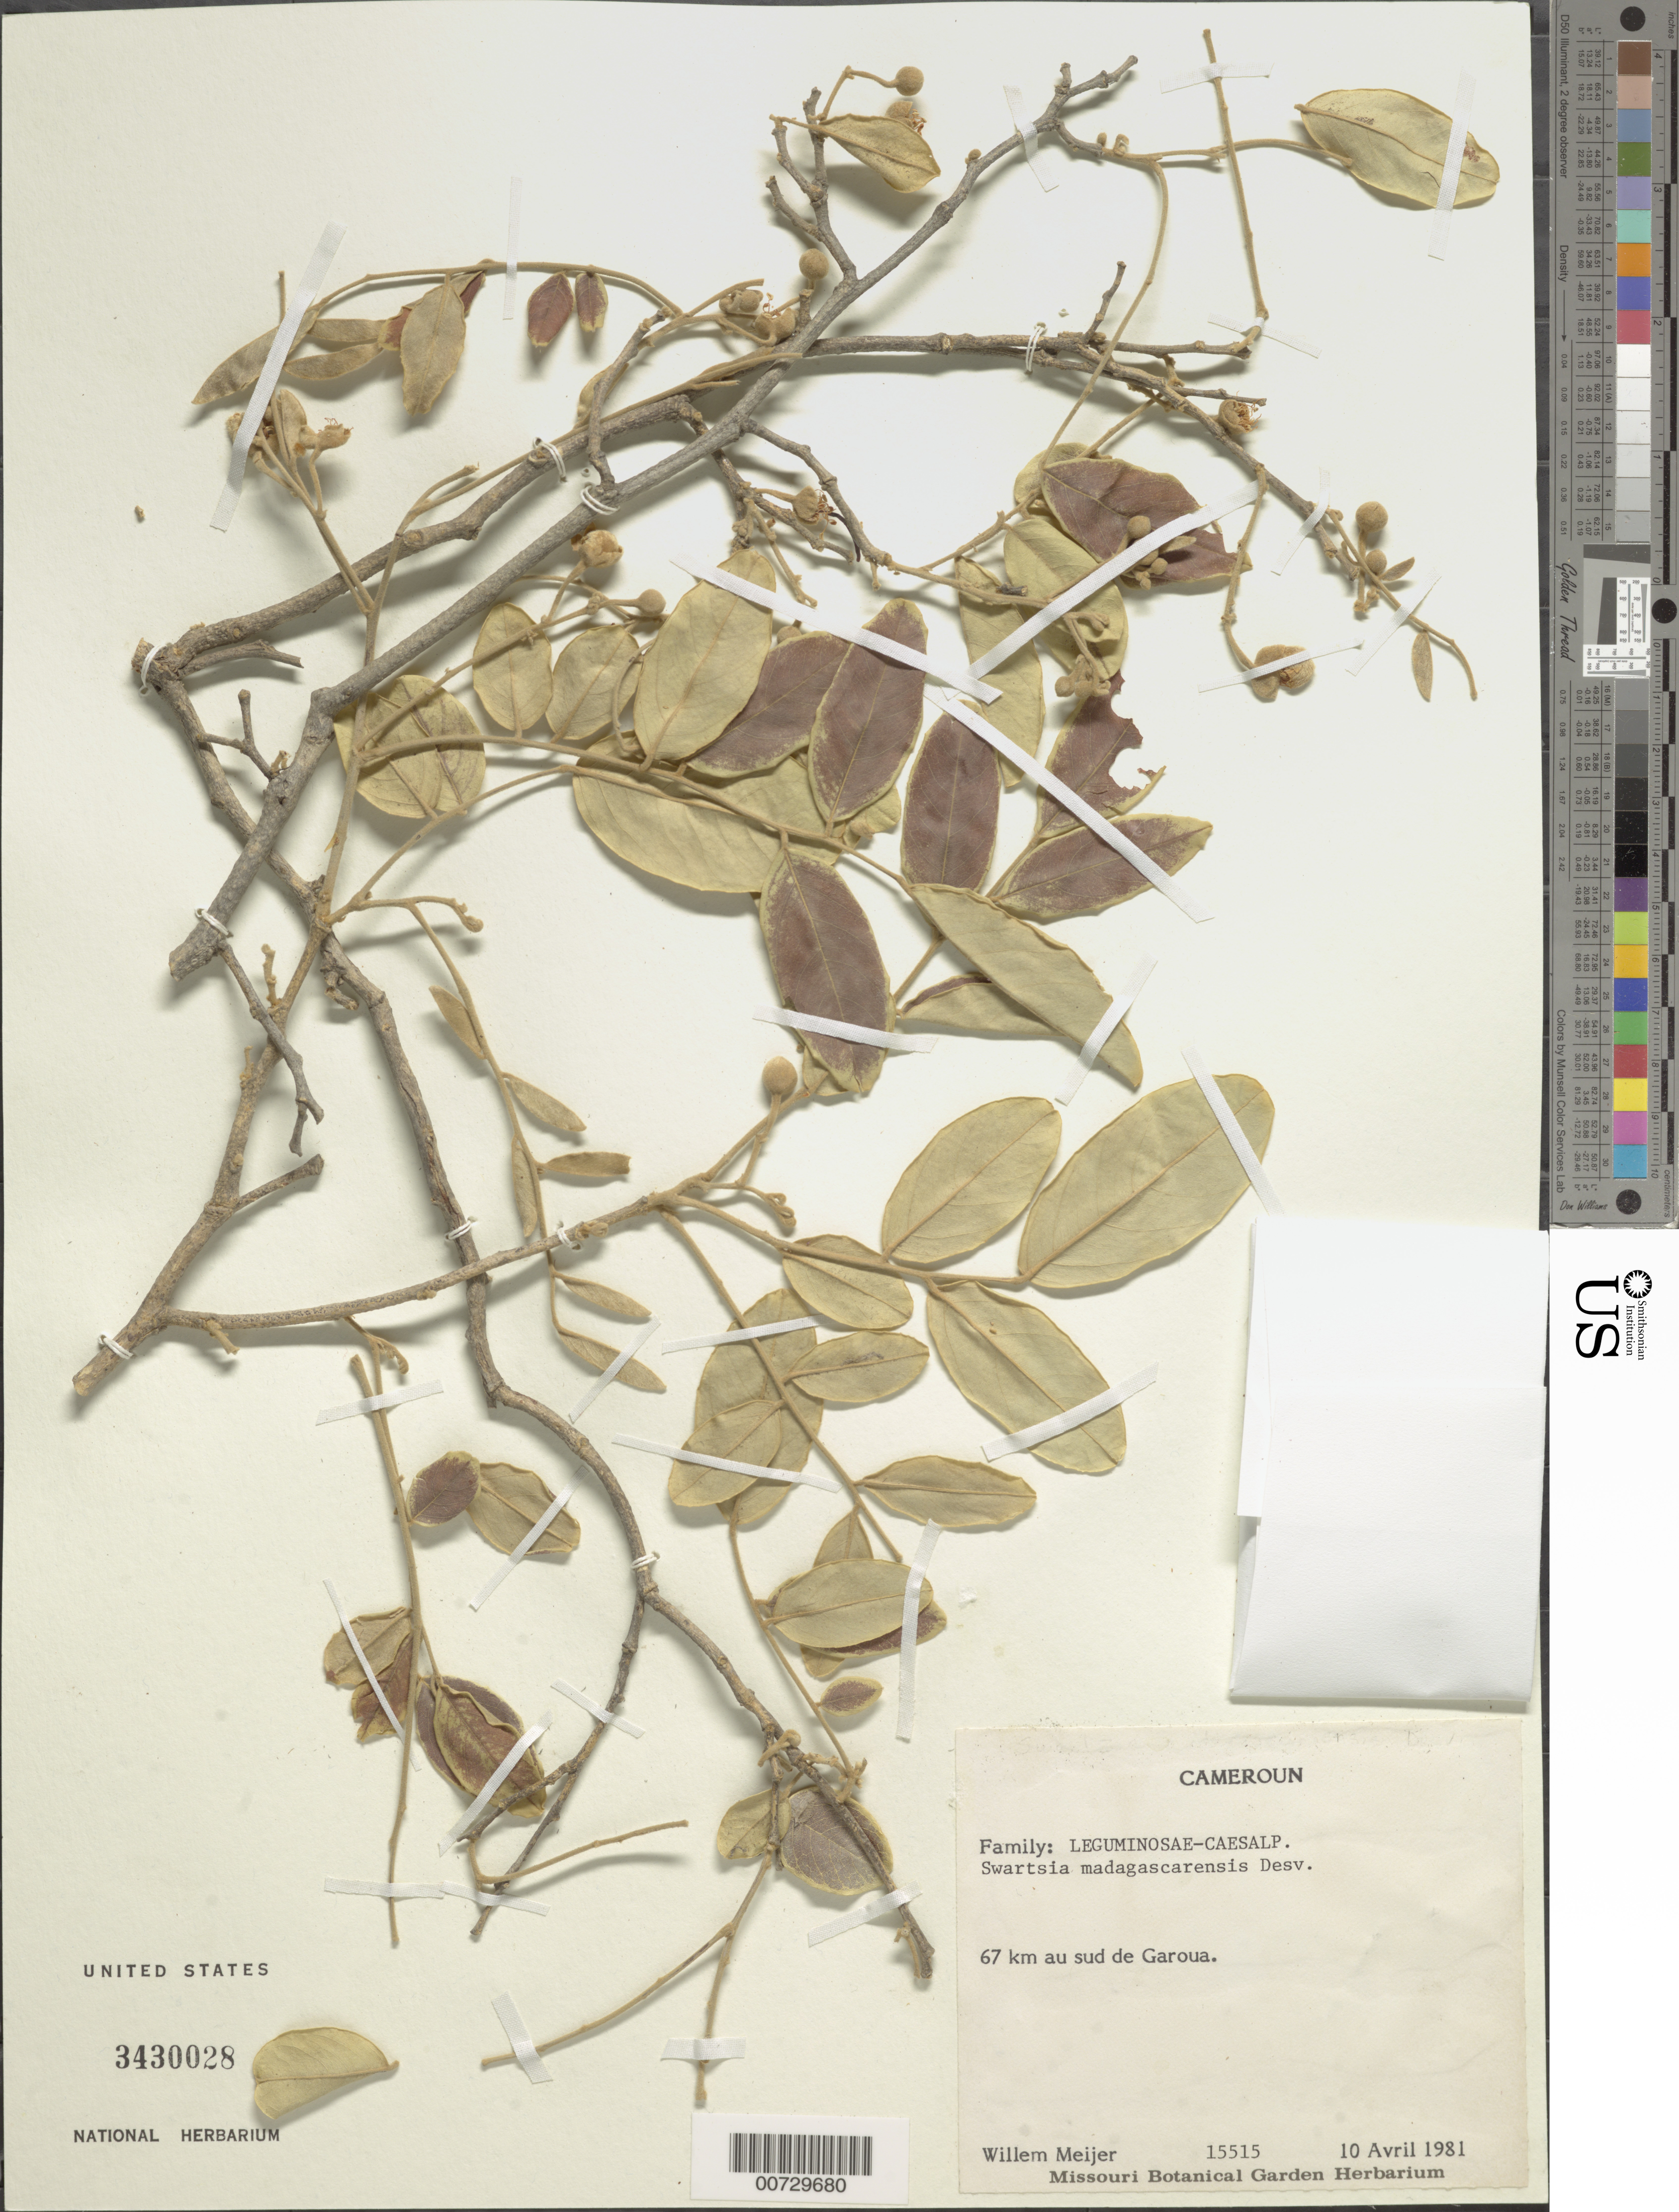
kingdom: Plantae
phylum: Tracheophyta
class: Magnoliopsida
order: Fabales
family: Fabaceae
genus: Bobgunnia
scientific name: Bobgunnia madagascarensis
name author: (Desv.) J.H. Kirkbr. & Wiersema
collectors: W. Meijer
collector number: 15515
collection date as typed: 10 Apr 1981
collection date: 1981-04-10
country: Cameroon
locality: Garoua.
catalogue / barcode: US 3430028